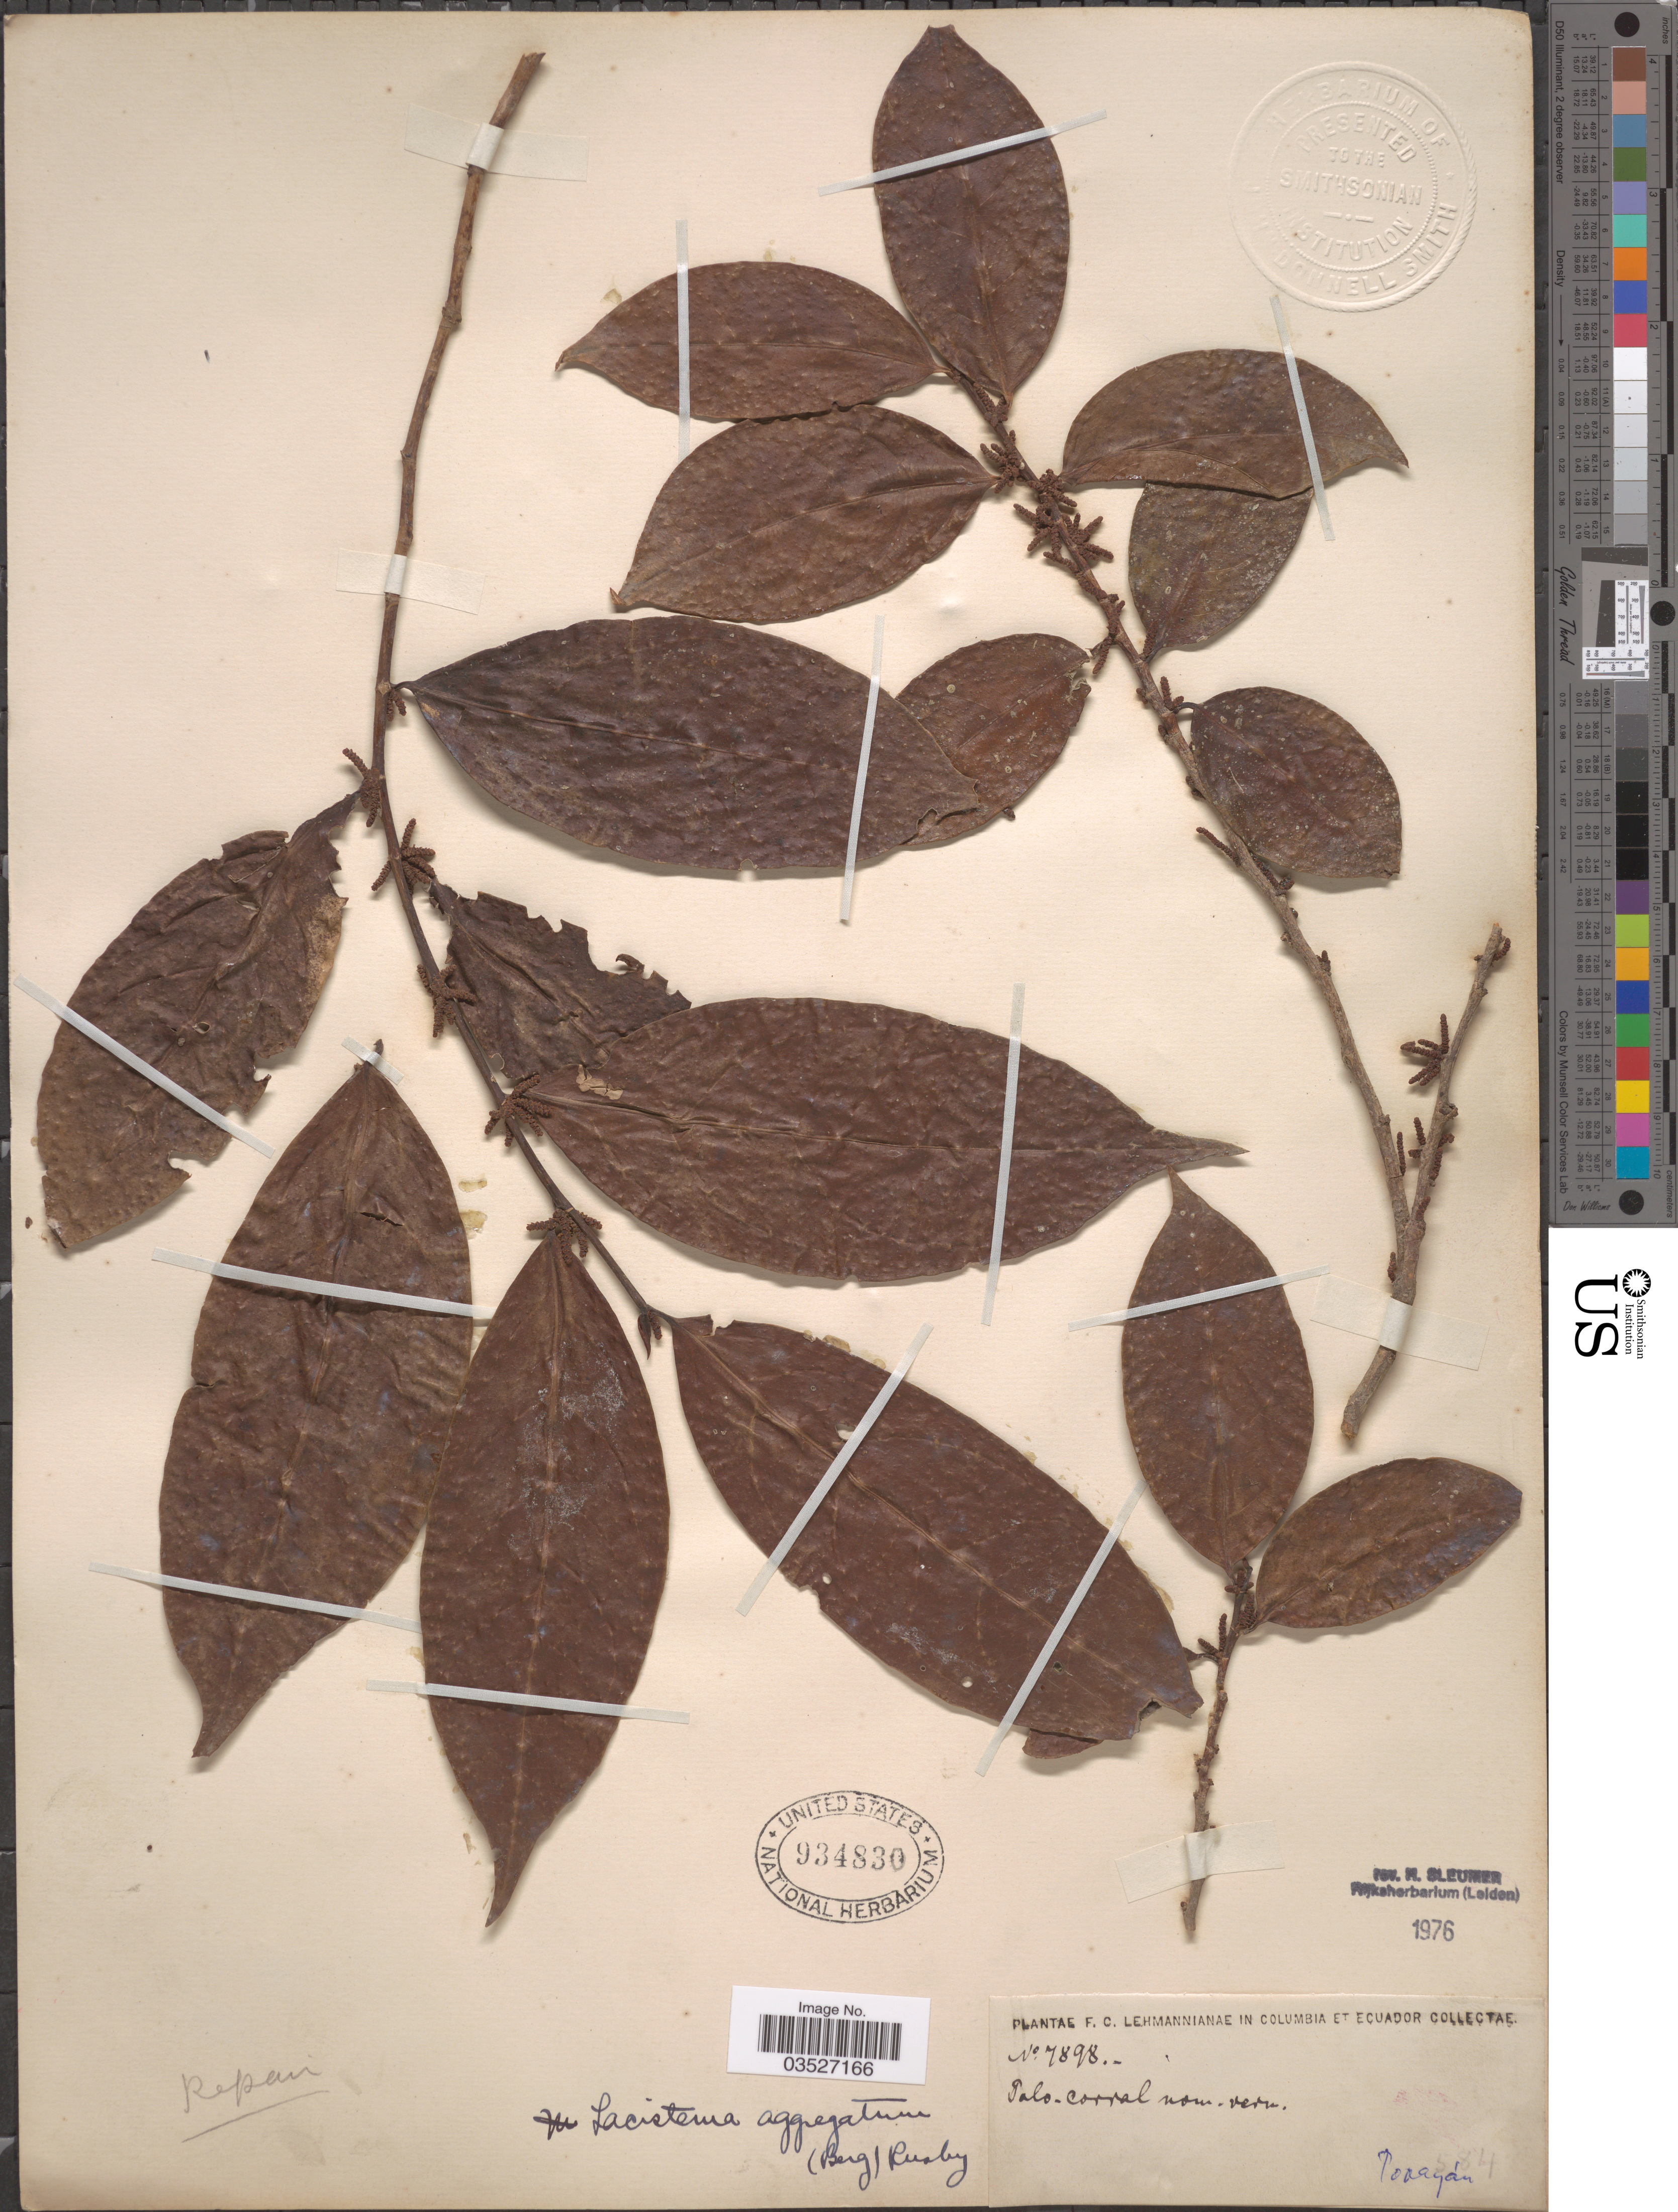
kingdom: Plantae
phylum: Tracheophyta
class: Magnoliopsida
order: Malpighiales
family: Lacistemataceae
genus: Lacistema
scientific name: Lacistema aggregatum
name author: (P.J. Bergius) Rusby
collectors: F. C. Lehmann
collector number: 7898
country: Colombia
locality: Popayán.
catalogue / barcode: US 934830